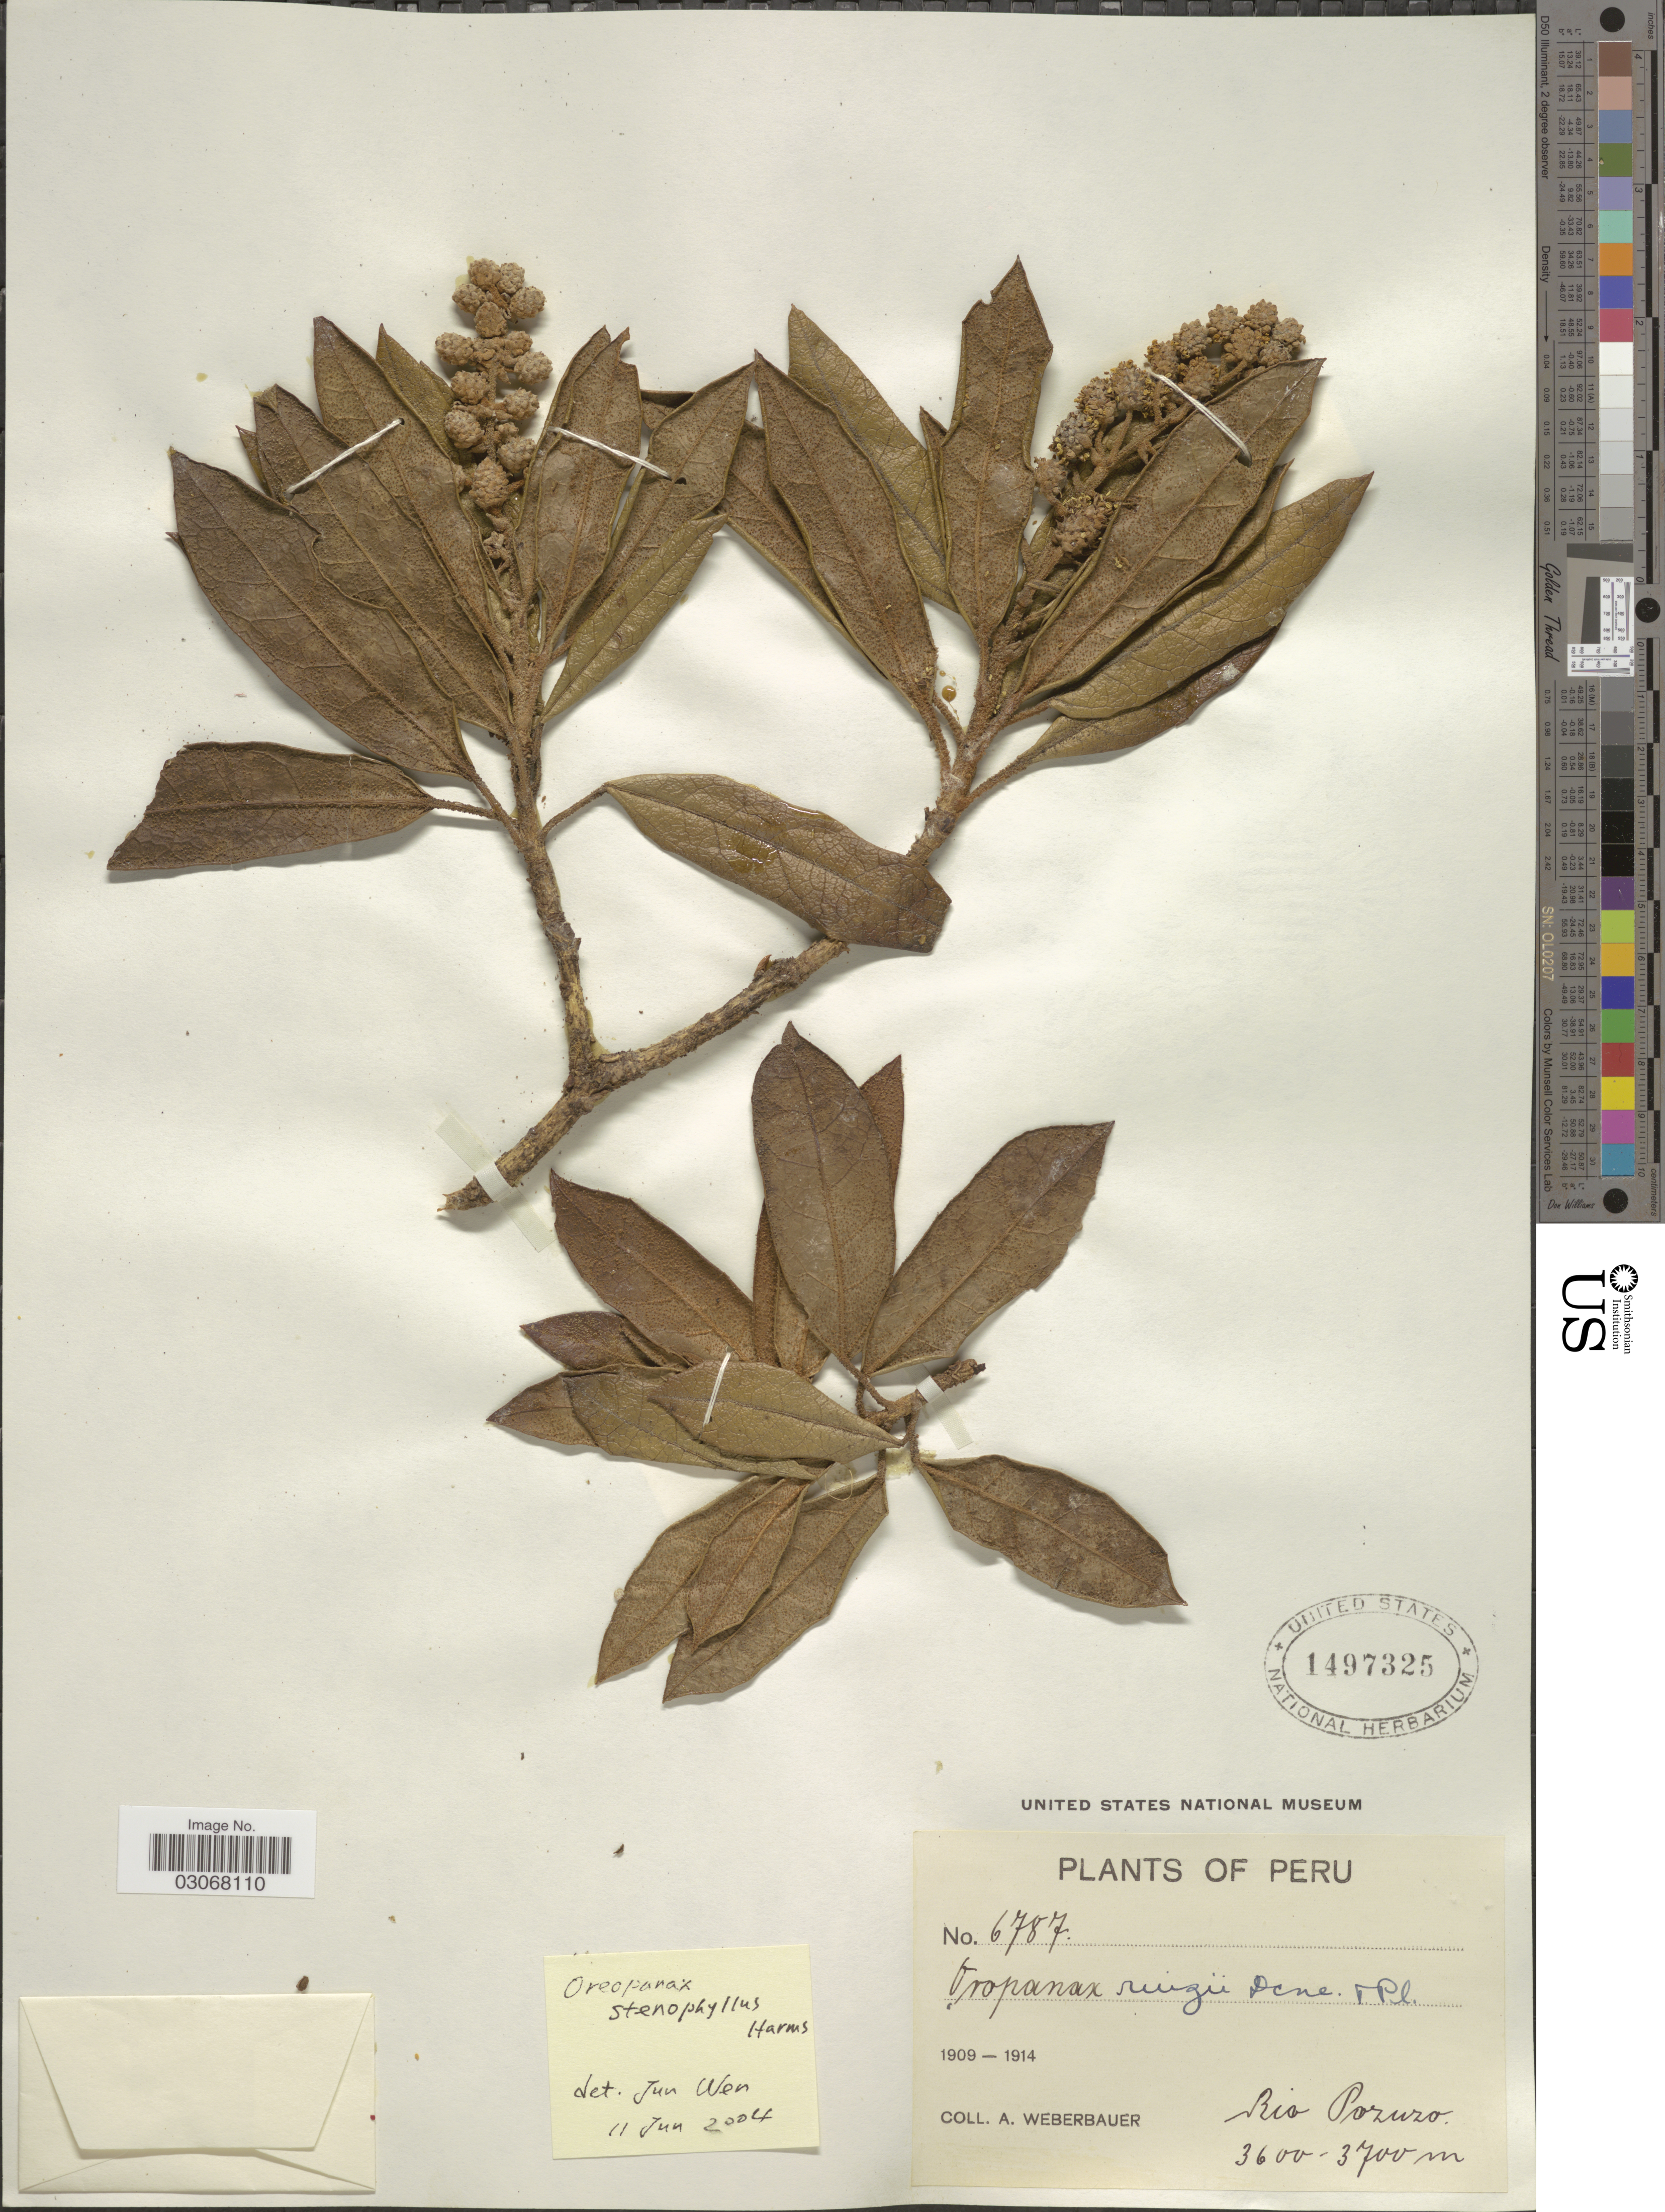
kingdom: Plantae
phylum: Tracheophyta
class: Magnoliopsida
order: Apiales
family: Araliaceae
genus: Oreopanax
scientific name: Oreopanax stenophyllus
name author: Harms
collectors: A. Weberbauer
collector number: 6787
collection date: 1909/1914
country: Peru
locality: Rio Pozuzo.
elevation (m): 3600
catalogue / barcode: US 1497325